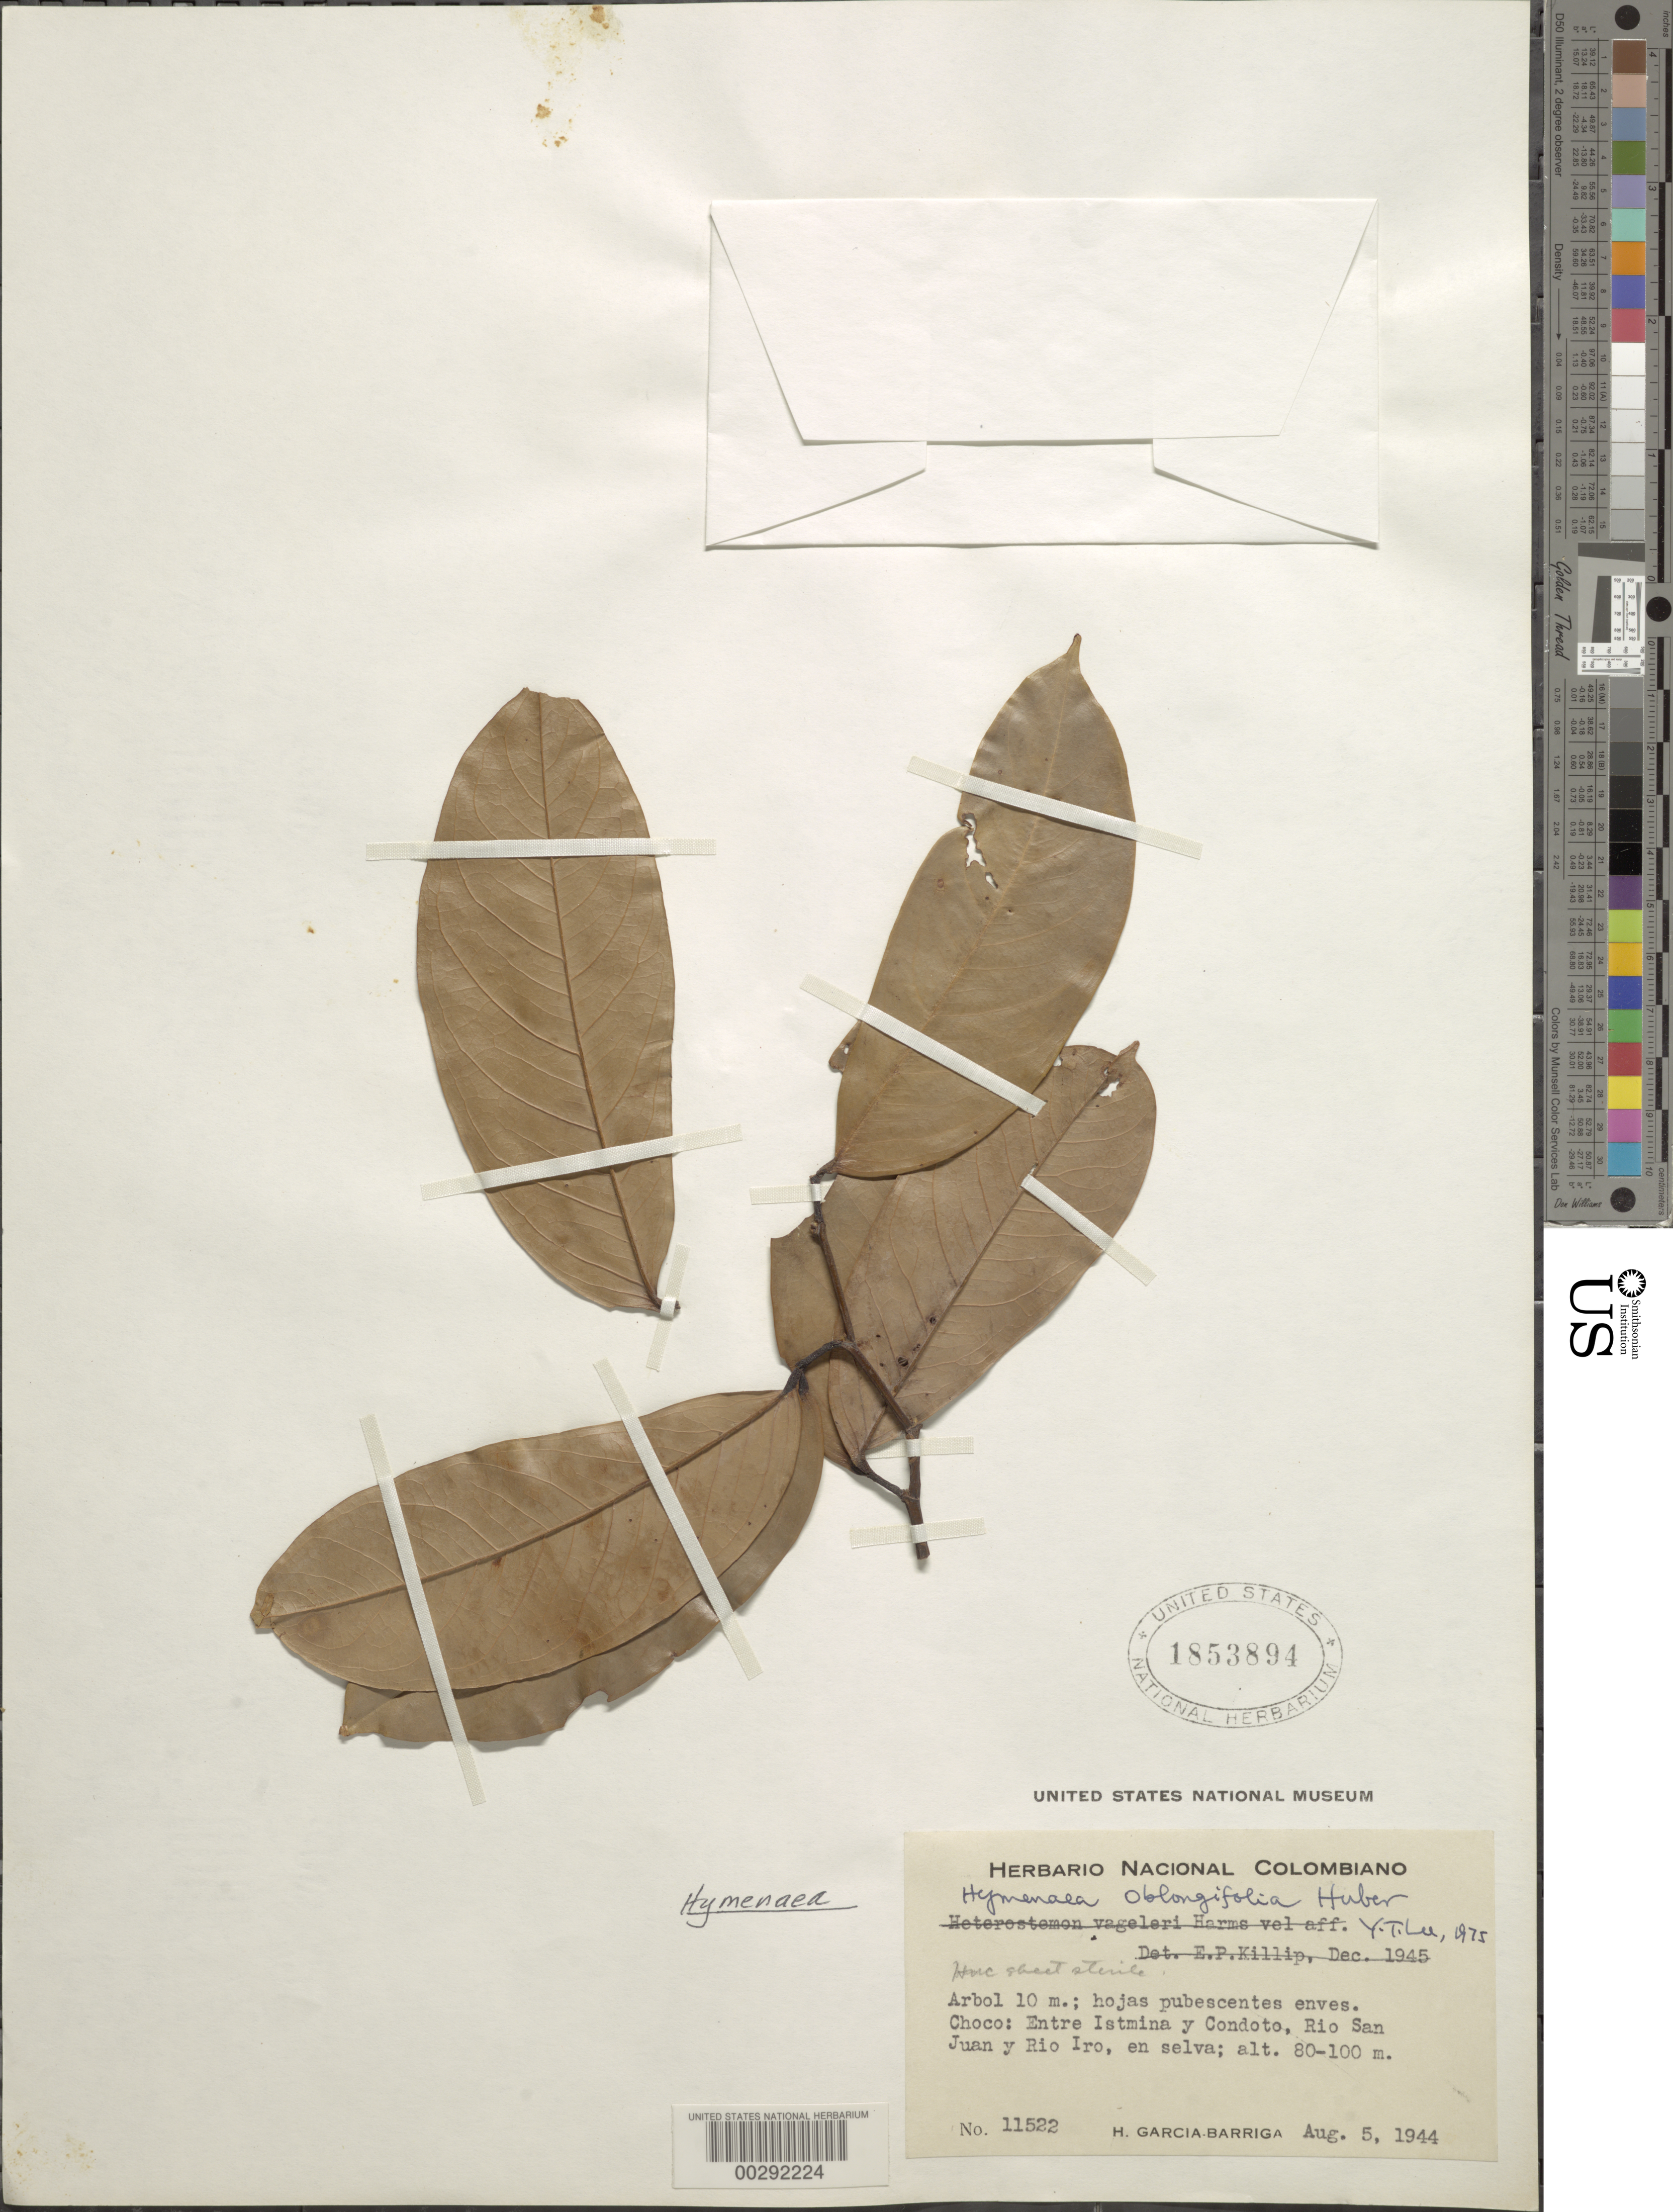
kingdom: Plantae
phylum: Tracheophyta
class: Magnoliopsida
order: Fabales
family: Fabaceae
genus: Hymenaea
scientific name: Hymenaea oblongifolia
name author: Huber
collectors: H. García Barriga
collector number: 11522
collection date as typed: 05 Aug 1944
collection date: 1944-08-05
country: Colombia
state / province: Chocó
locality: Between IstMina and Condoto, Rio San Juan and Rio Iro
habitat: In forest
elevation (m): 80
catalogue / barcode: US 1853894